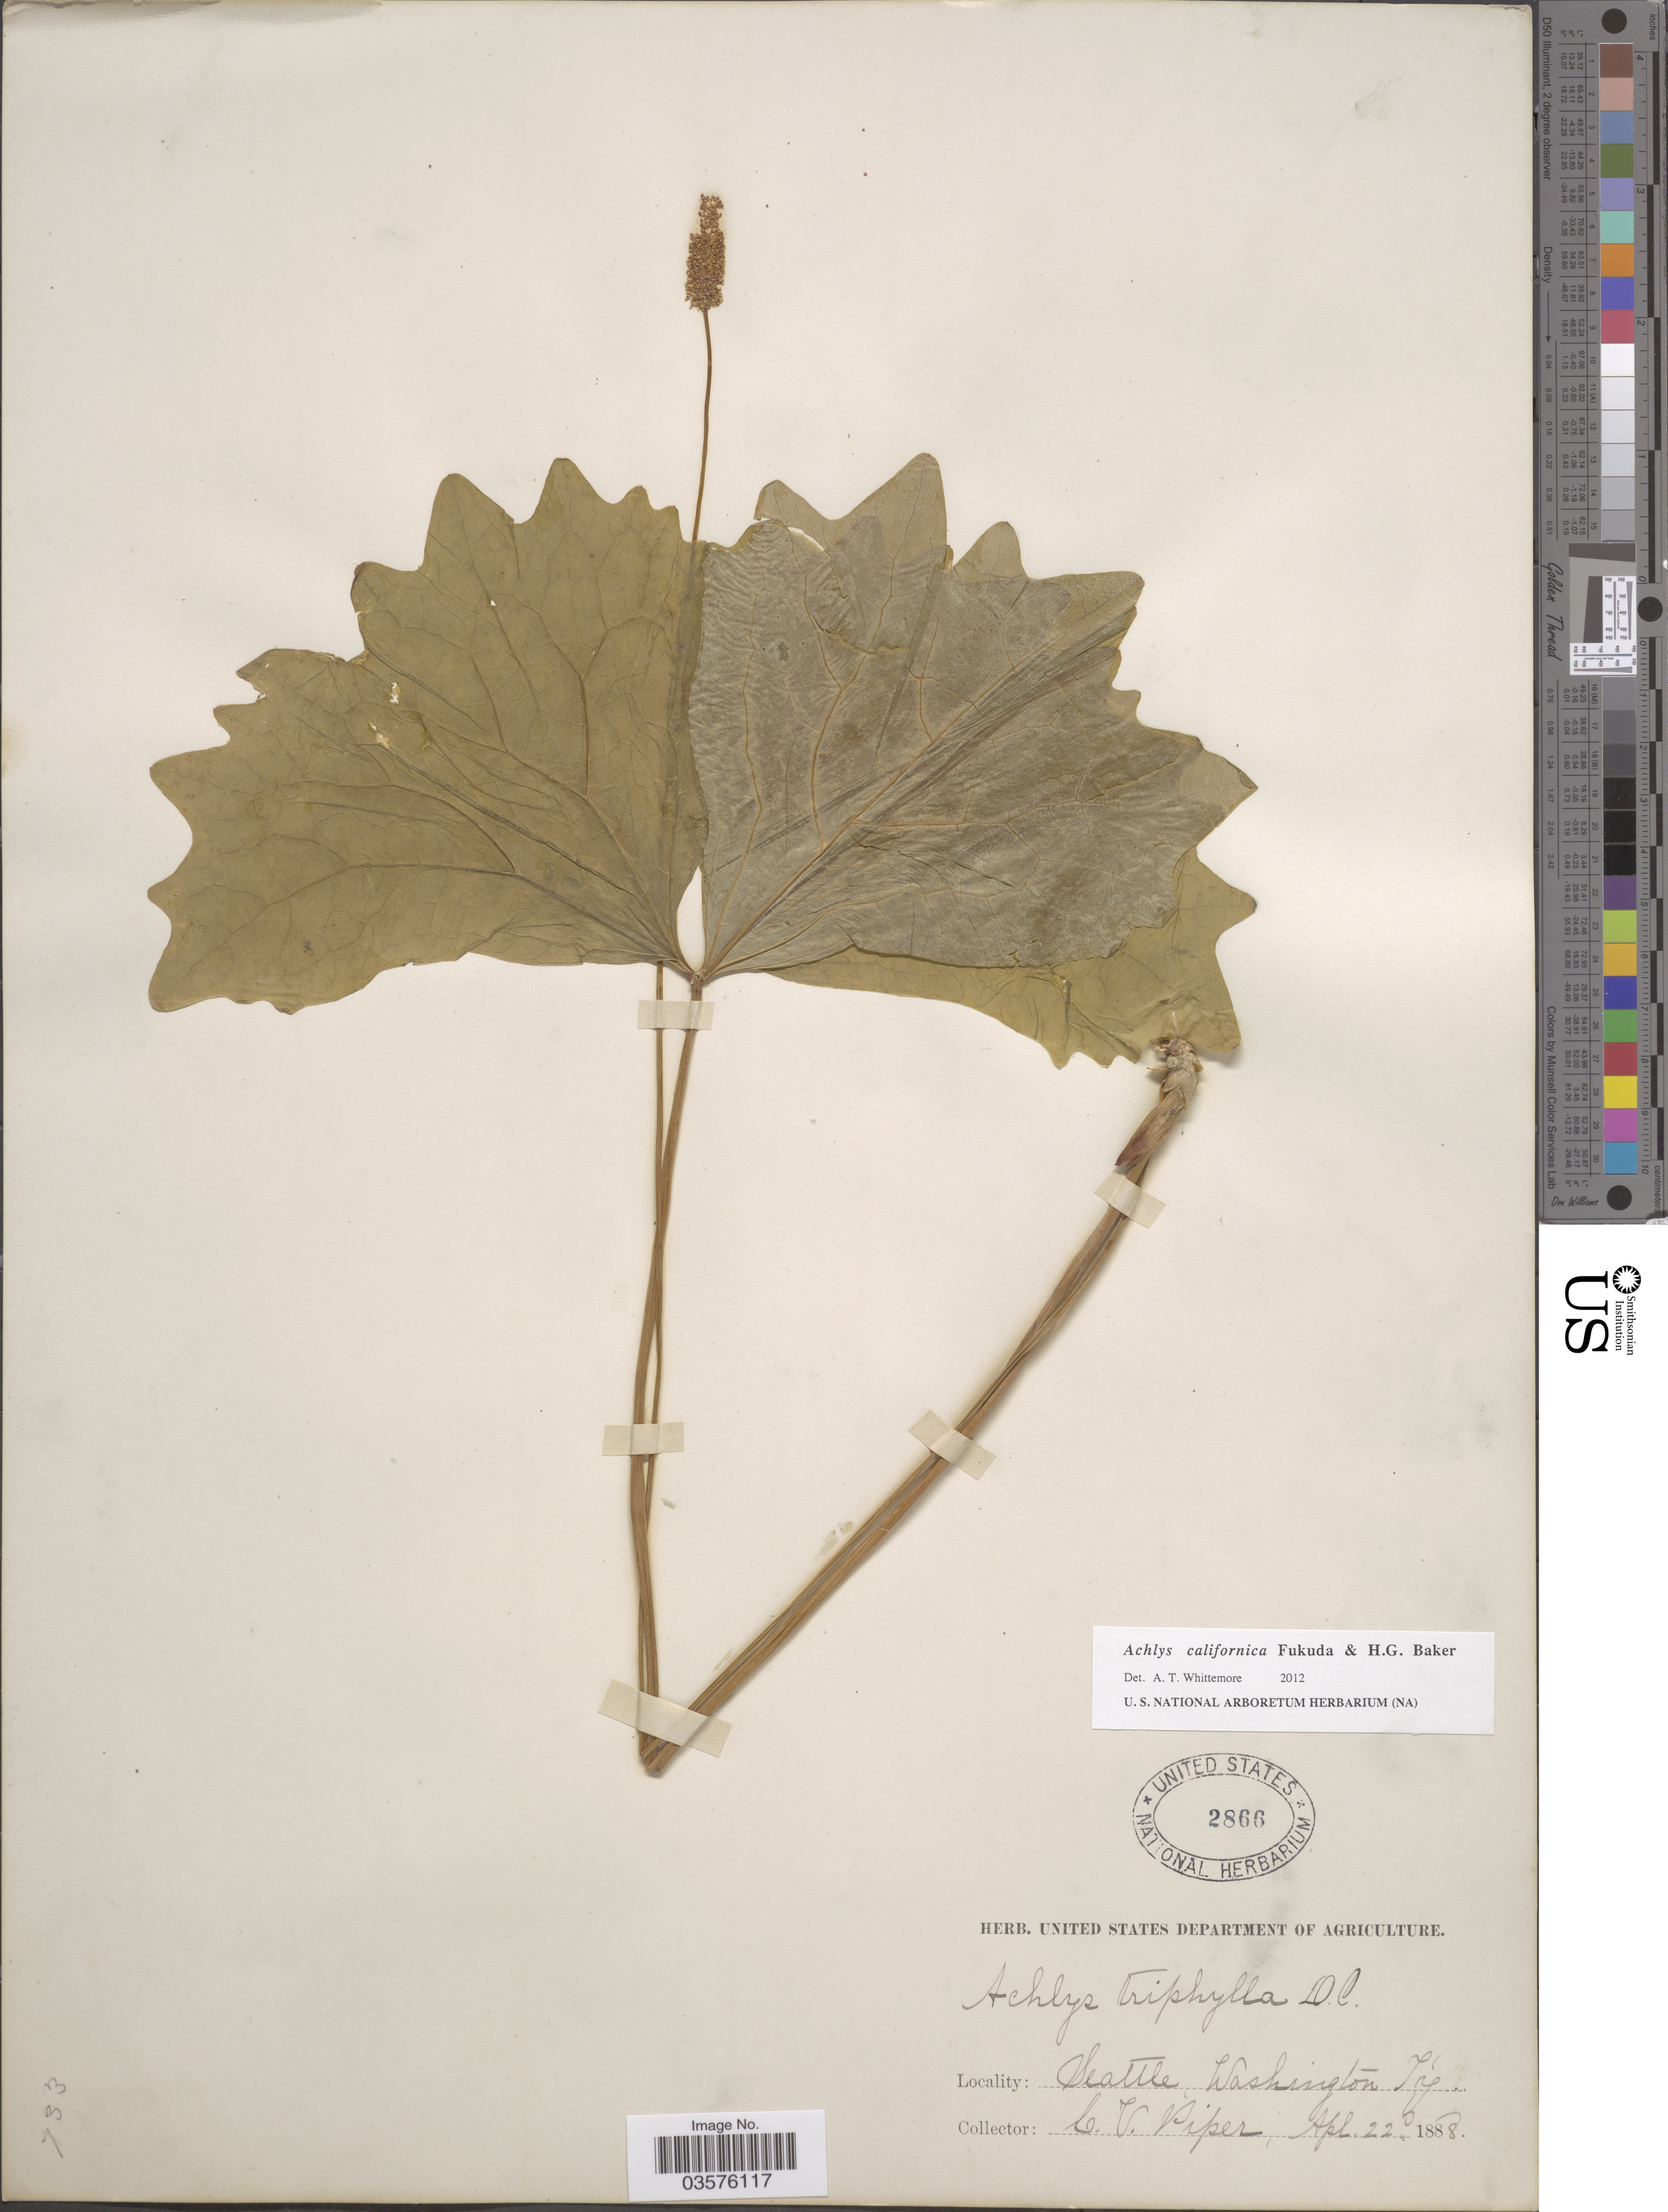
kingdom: Plantae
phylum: Tracheophyta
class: Magnoliopsida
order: Ranunculales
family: Berberidaceae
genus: Achlys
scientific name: Achlys californica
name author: Fukuda & H.G. Baker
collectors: C. V. Piper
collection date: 1888-04-22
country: United States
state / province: Washington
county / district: King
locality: Seattle.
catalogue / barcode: US 2866